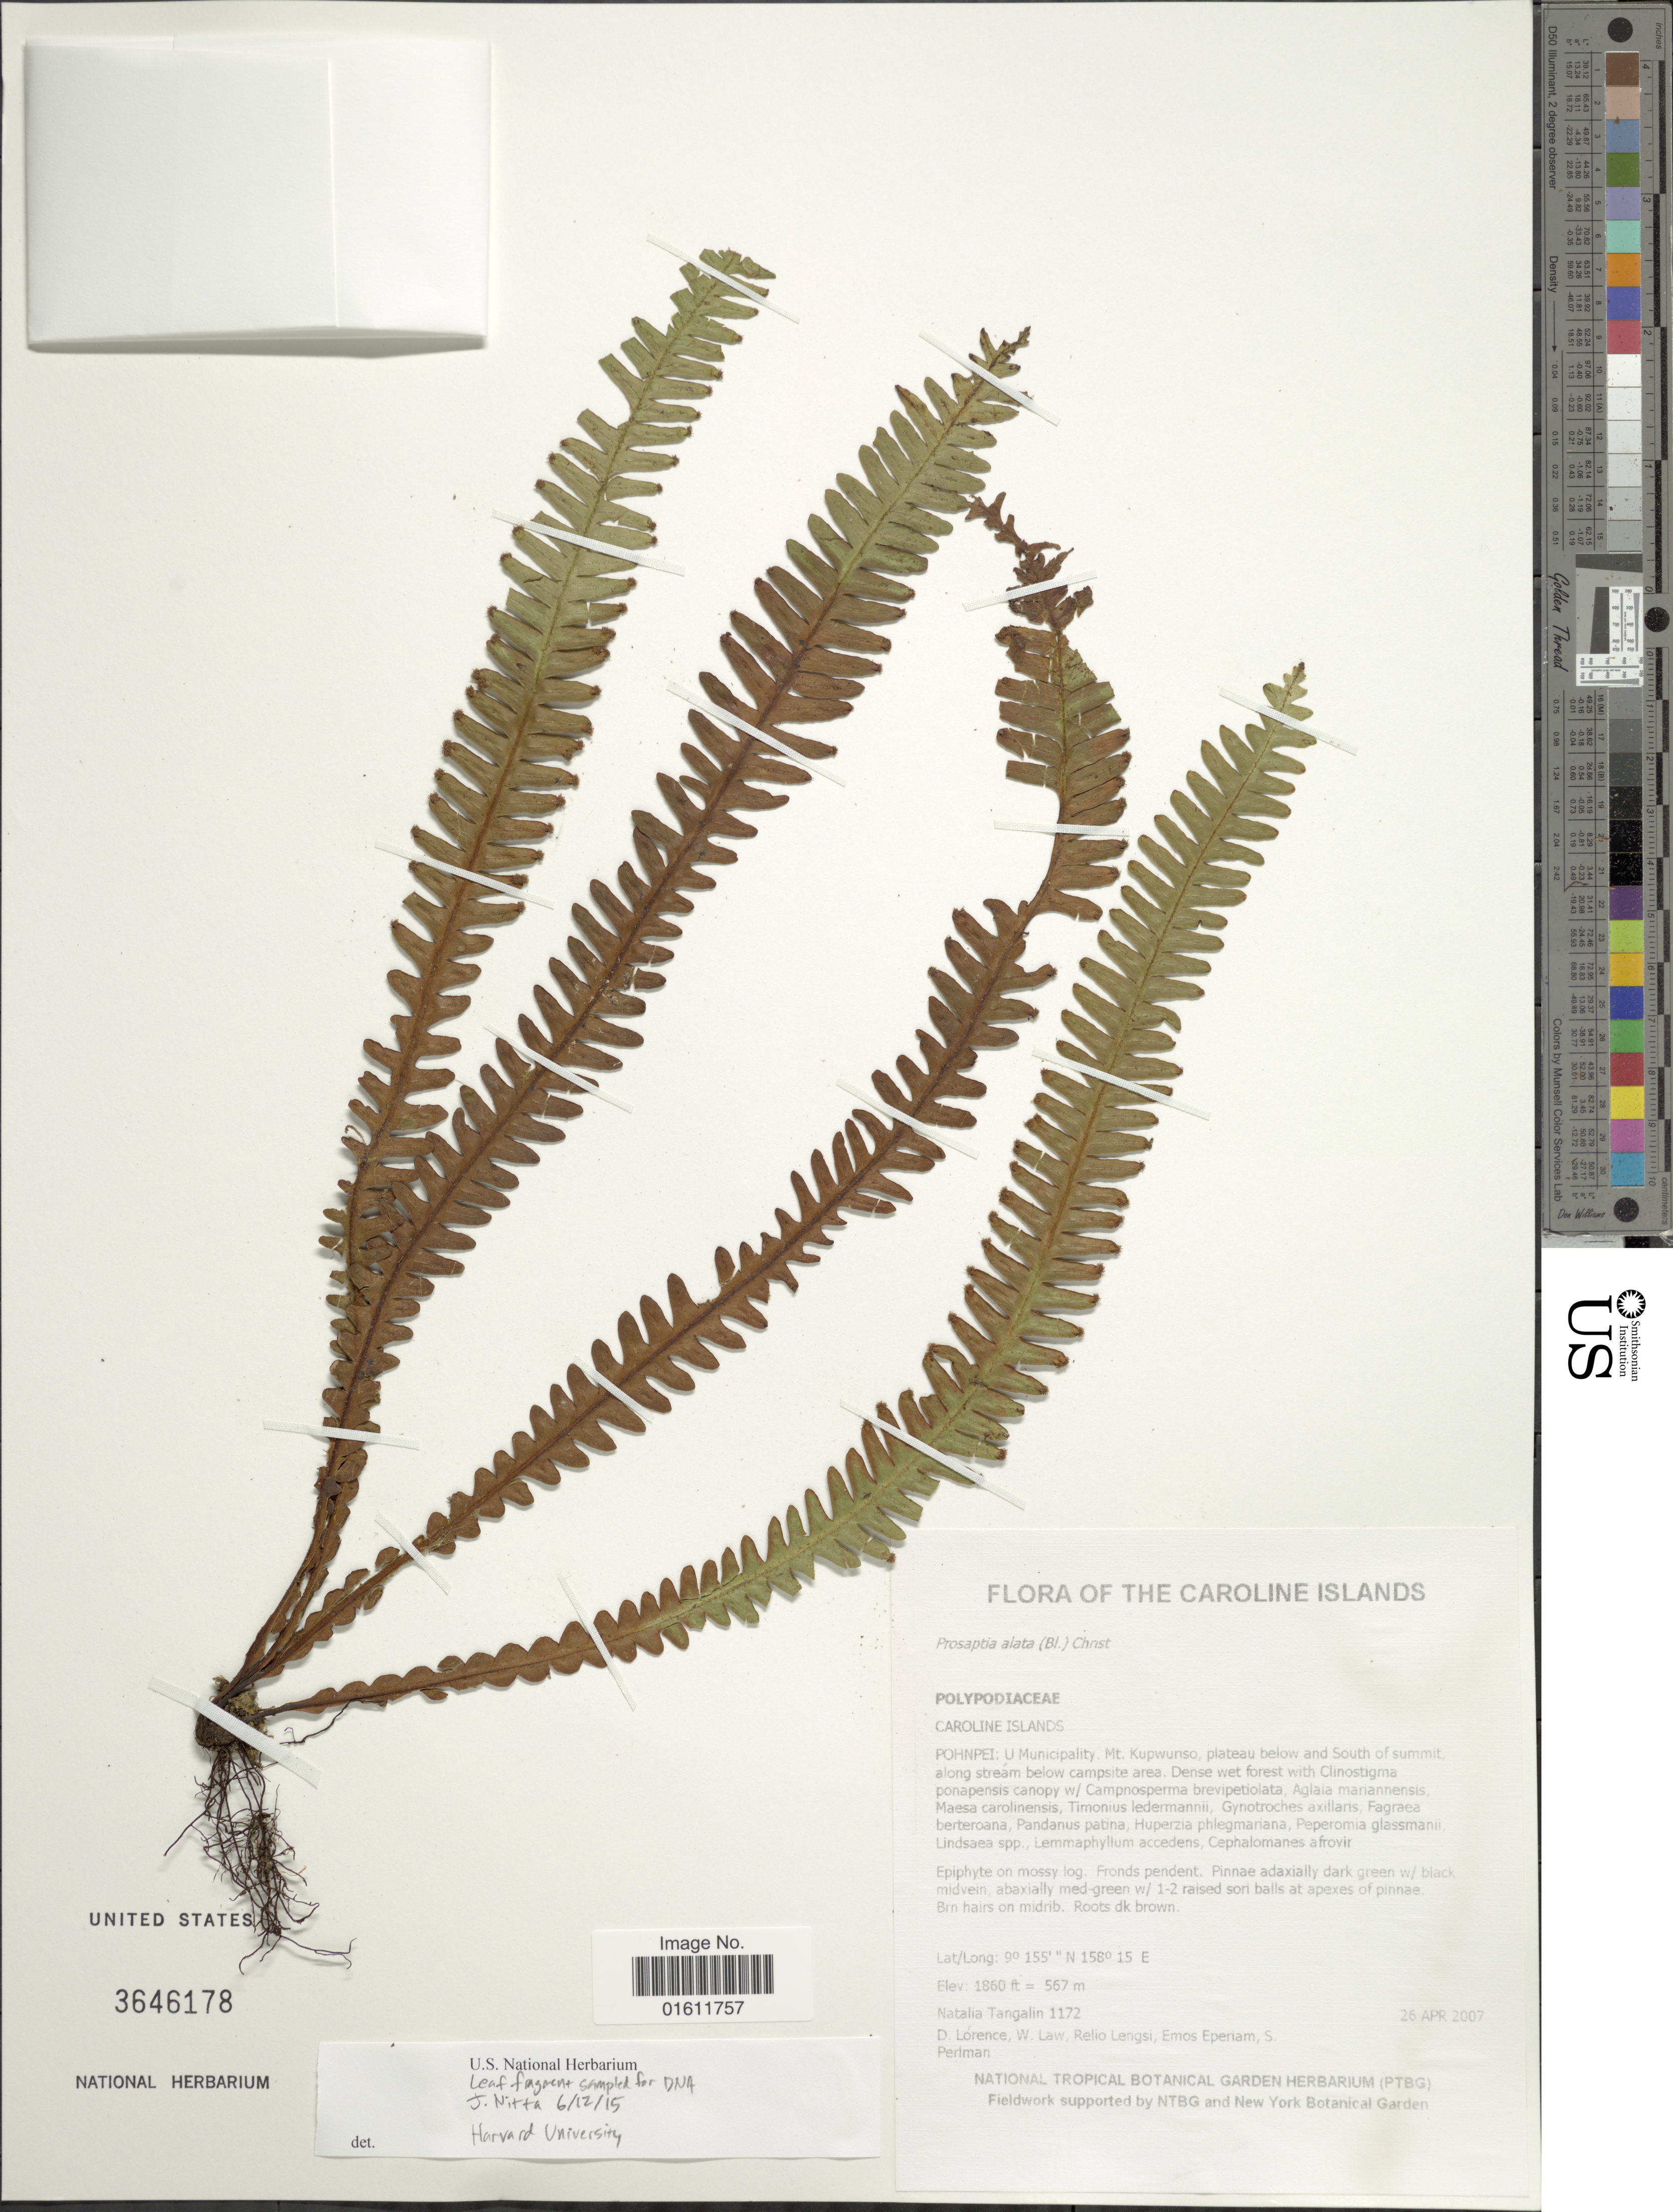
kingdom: Plantae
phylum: Tracheophyta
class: Polypodiopsida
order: Polypodiales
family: Polypodiaceae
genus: Prosaptia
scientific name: Prosaptia alata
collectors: N. Tangalin, D. Lorence, W. Law, R. Lengsi & et al.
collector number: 1172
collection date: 2007-04-26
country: Micronesia, Federated States of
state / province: Pohnpei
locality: Caroline Islands, U Minicpality, Mt. Kupwuriso, plateau below and South of summit, along stream below campsite area.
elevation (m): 567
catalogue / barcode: US 3646178